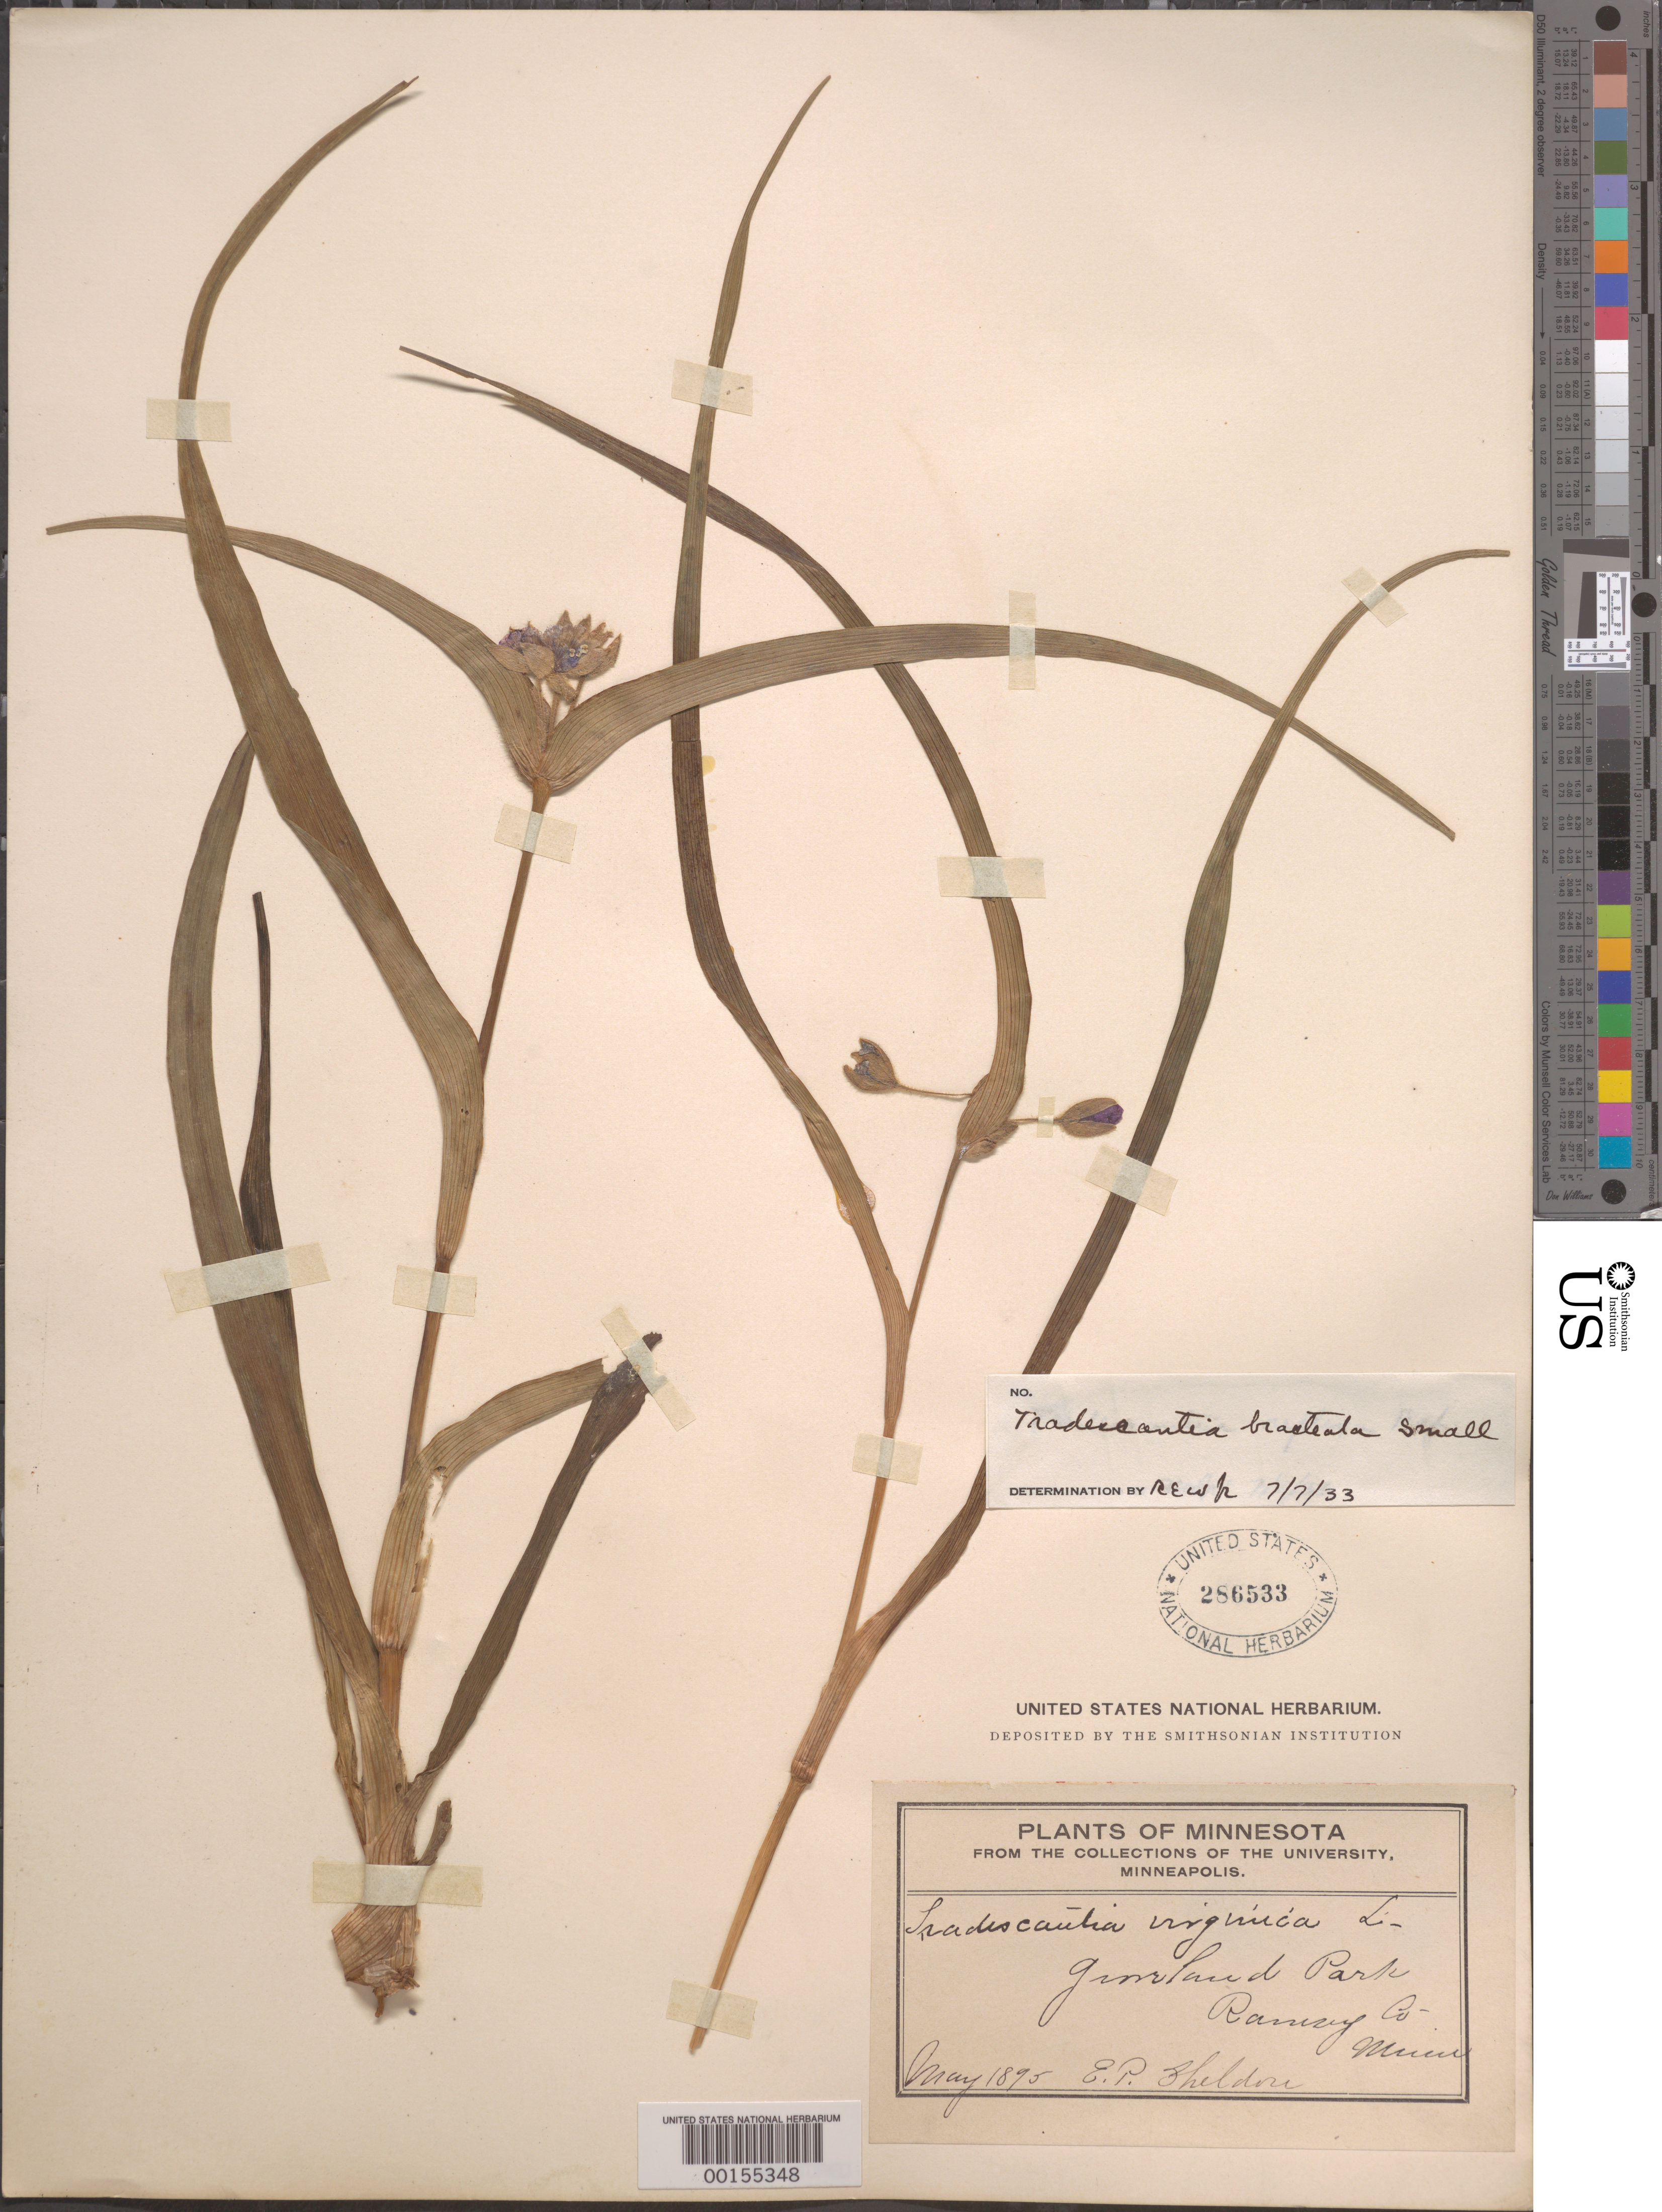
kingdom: Plantae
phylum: Tracheophyta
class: Liliopsida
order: Commelinales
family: Commelinaceae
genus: Tradescantia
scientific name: Tradescantia bracteata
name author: Small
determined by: REW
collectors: E. P. Sheldon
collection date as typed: May 1895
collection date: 1895-05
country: United States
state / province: Minnesota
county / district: Ramsey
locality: Gunrland park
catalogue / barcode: US 286533